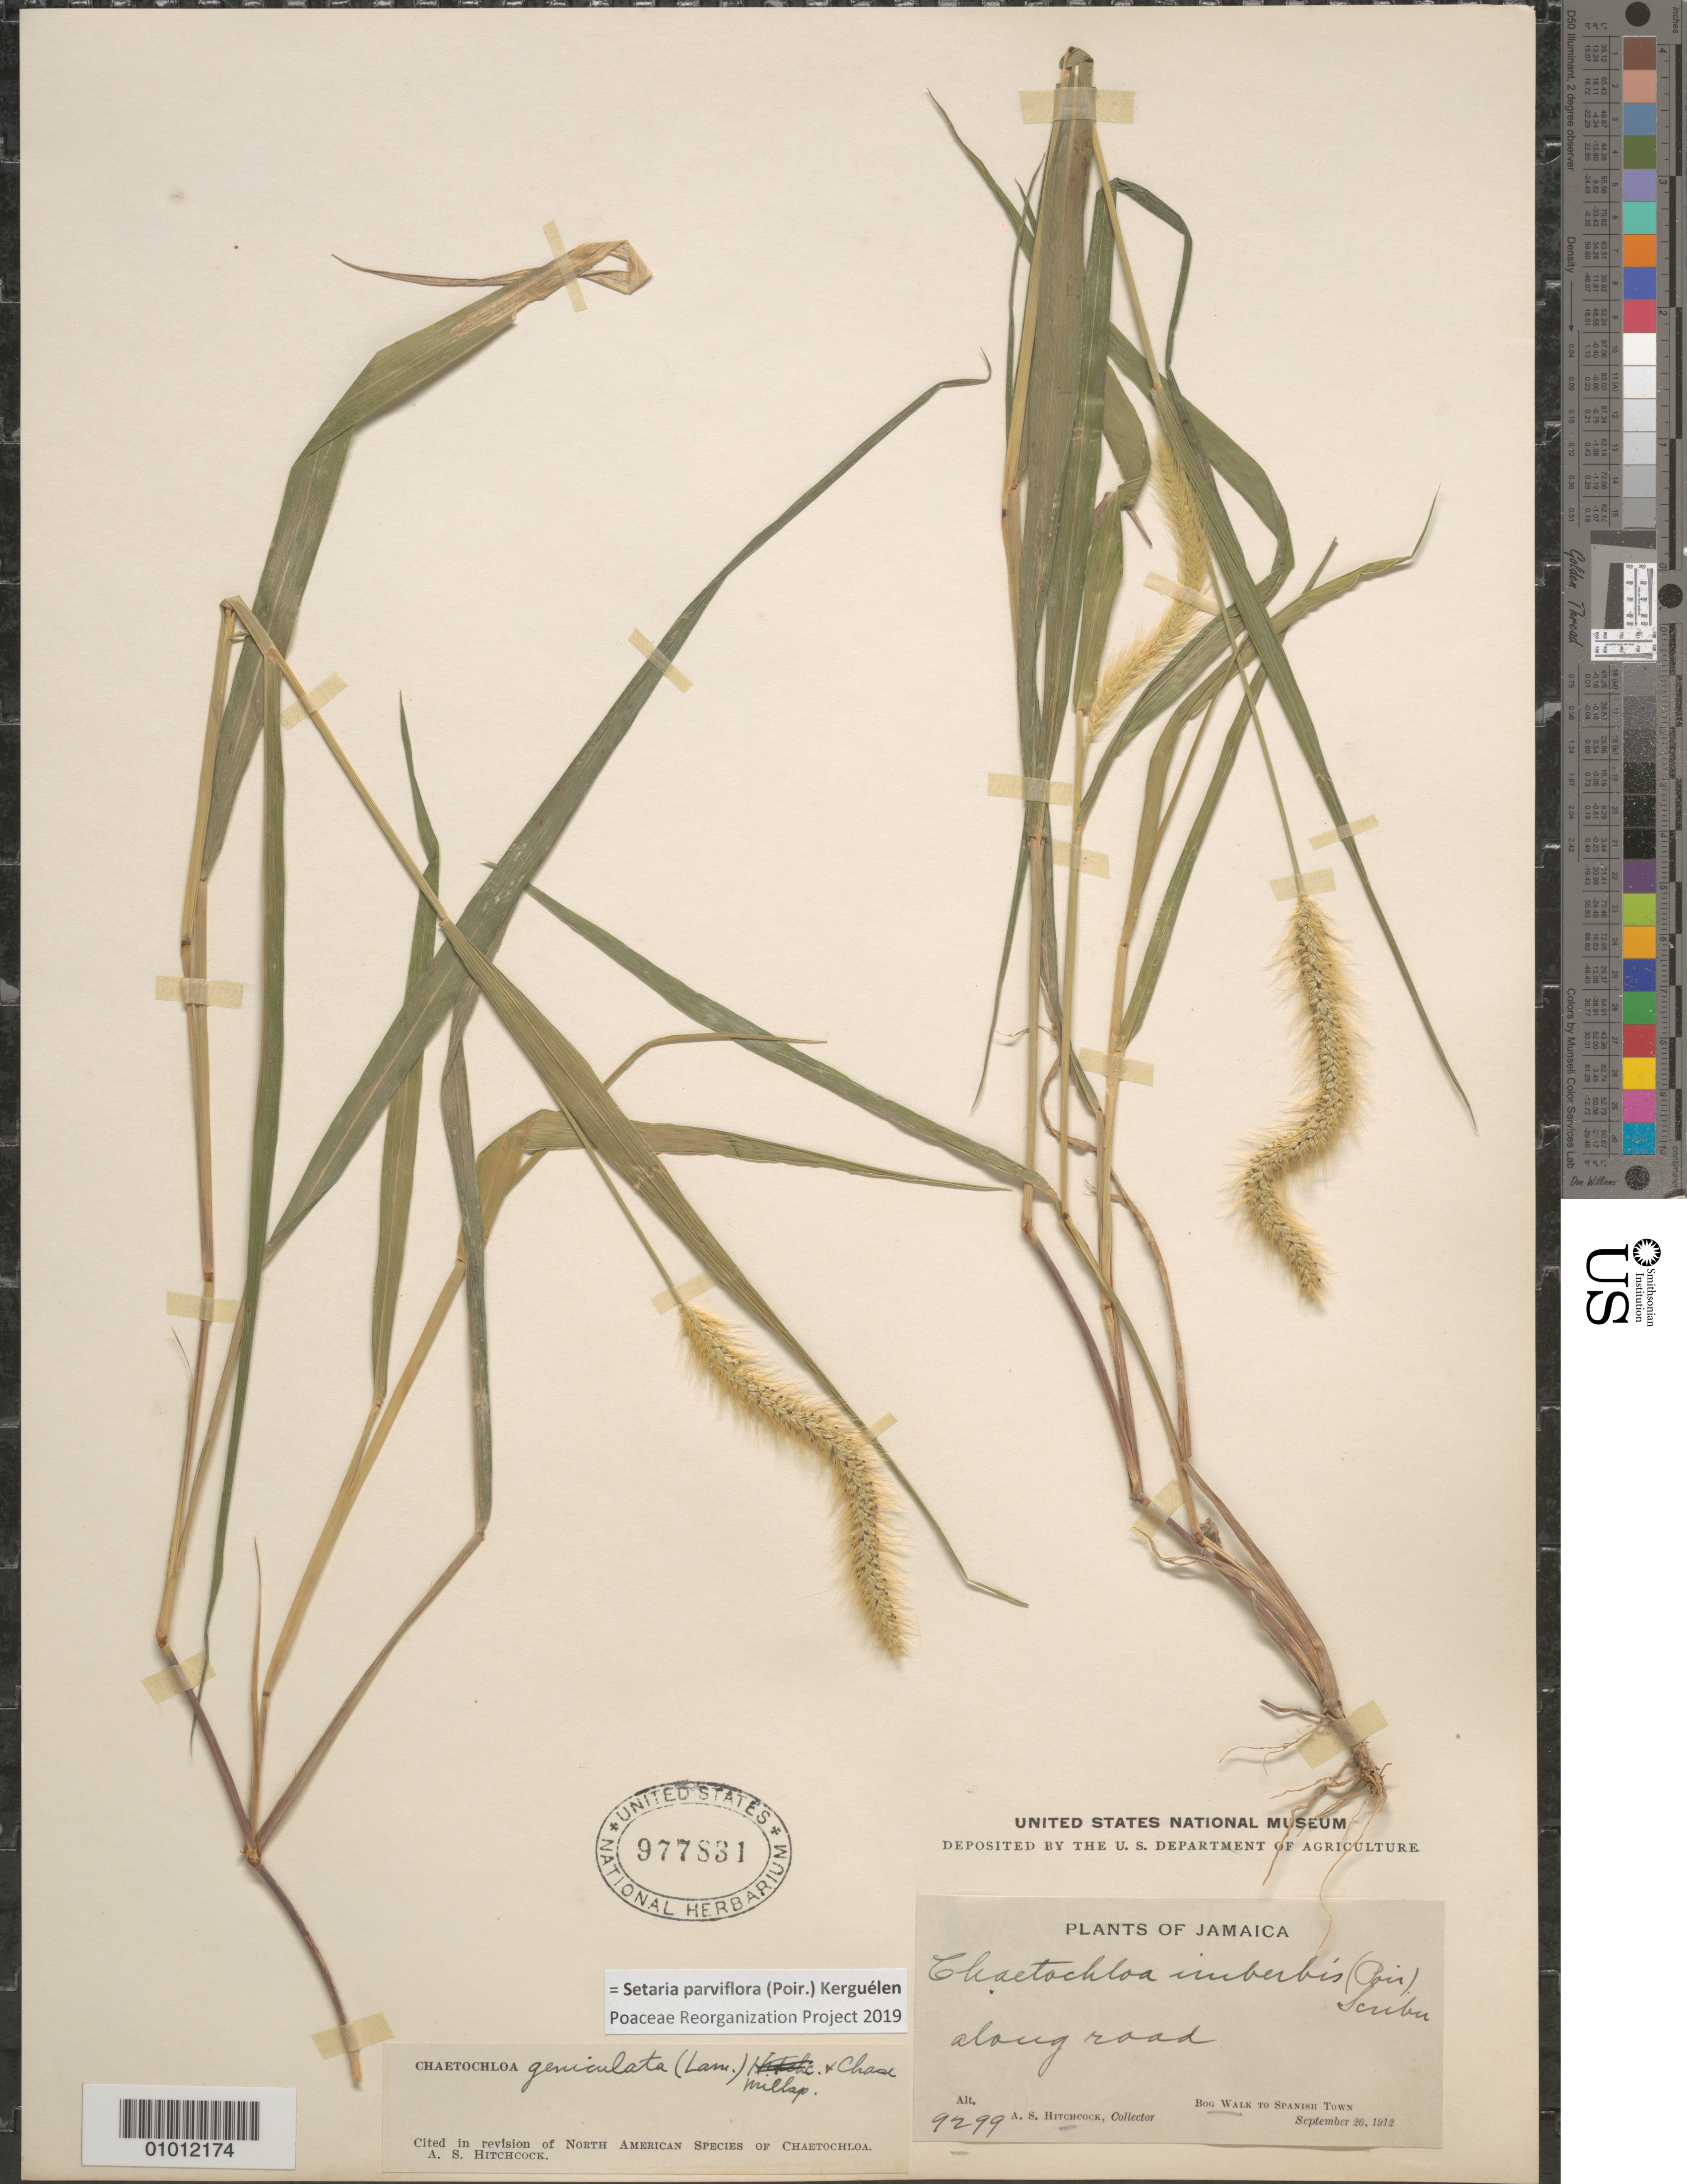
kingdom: Plantae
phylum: Tracheophyta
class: Liliopsida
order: Poales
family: Poaceae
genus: Setaria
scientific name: Setaria parviflora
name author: (Poir.) Kerguélen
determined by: Poaceae Reorganization Project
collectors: A. S. Hitchcock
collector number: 9299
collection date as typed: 26 Sep 1912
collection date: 1912-09-26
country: Jamaica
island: Jamaica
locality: Bog walk to Spanish Town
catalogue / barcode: US 977831